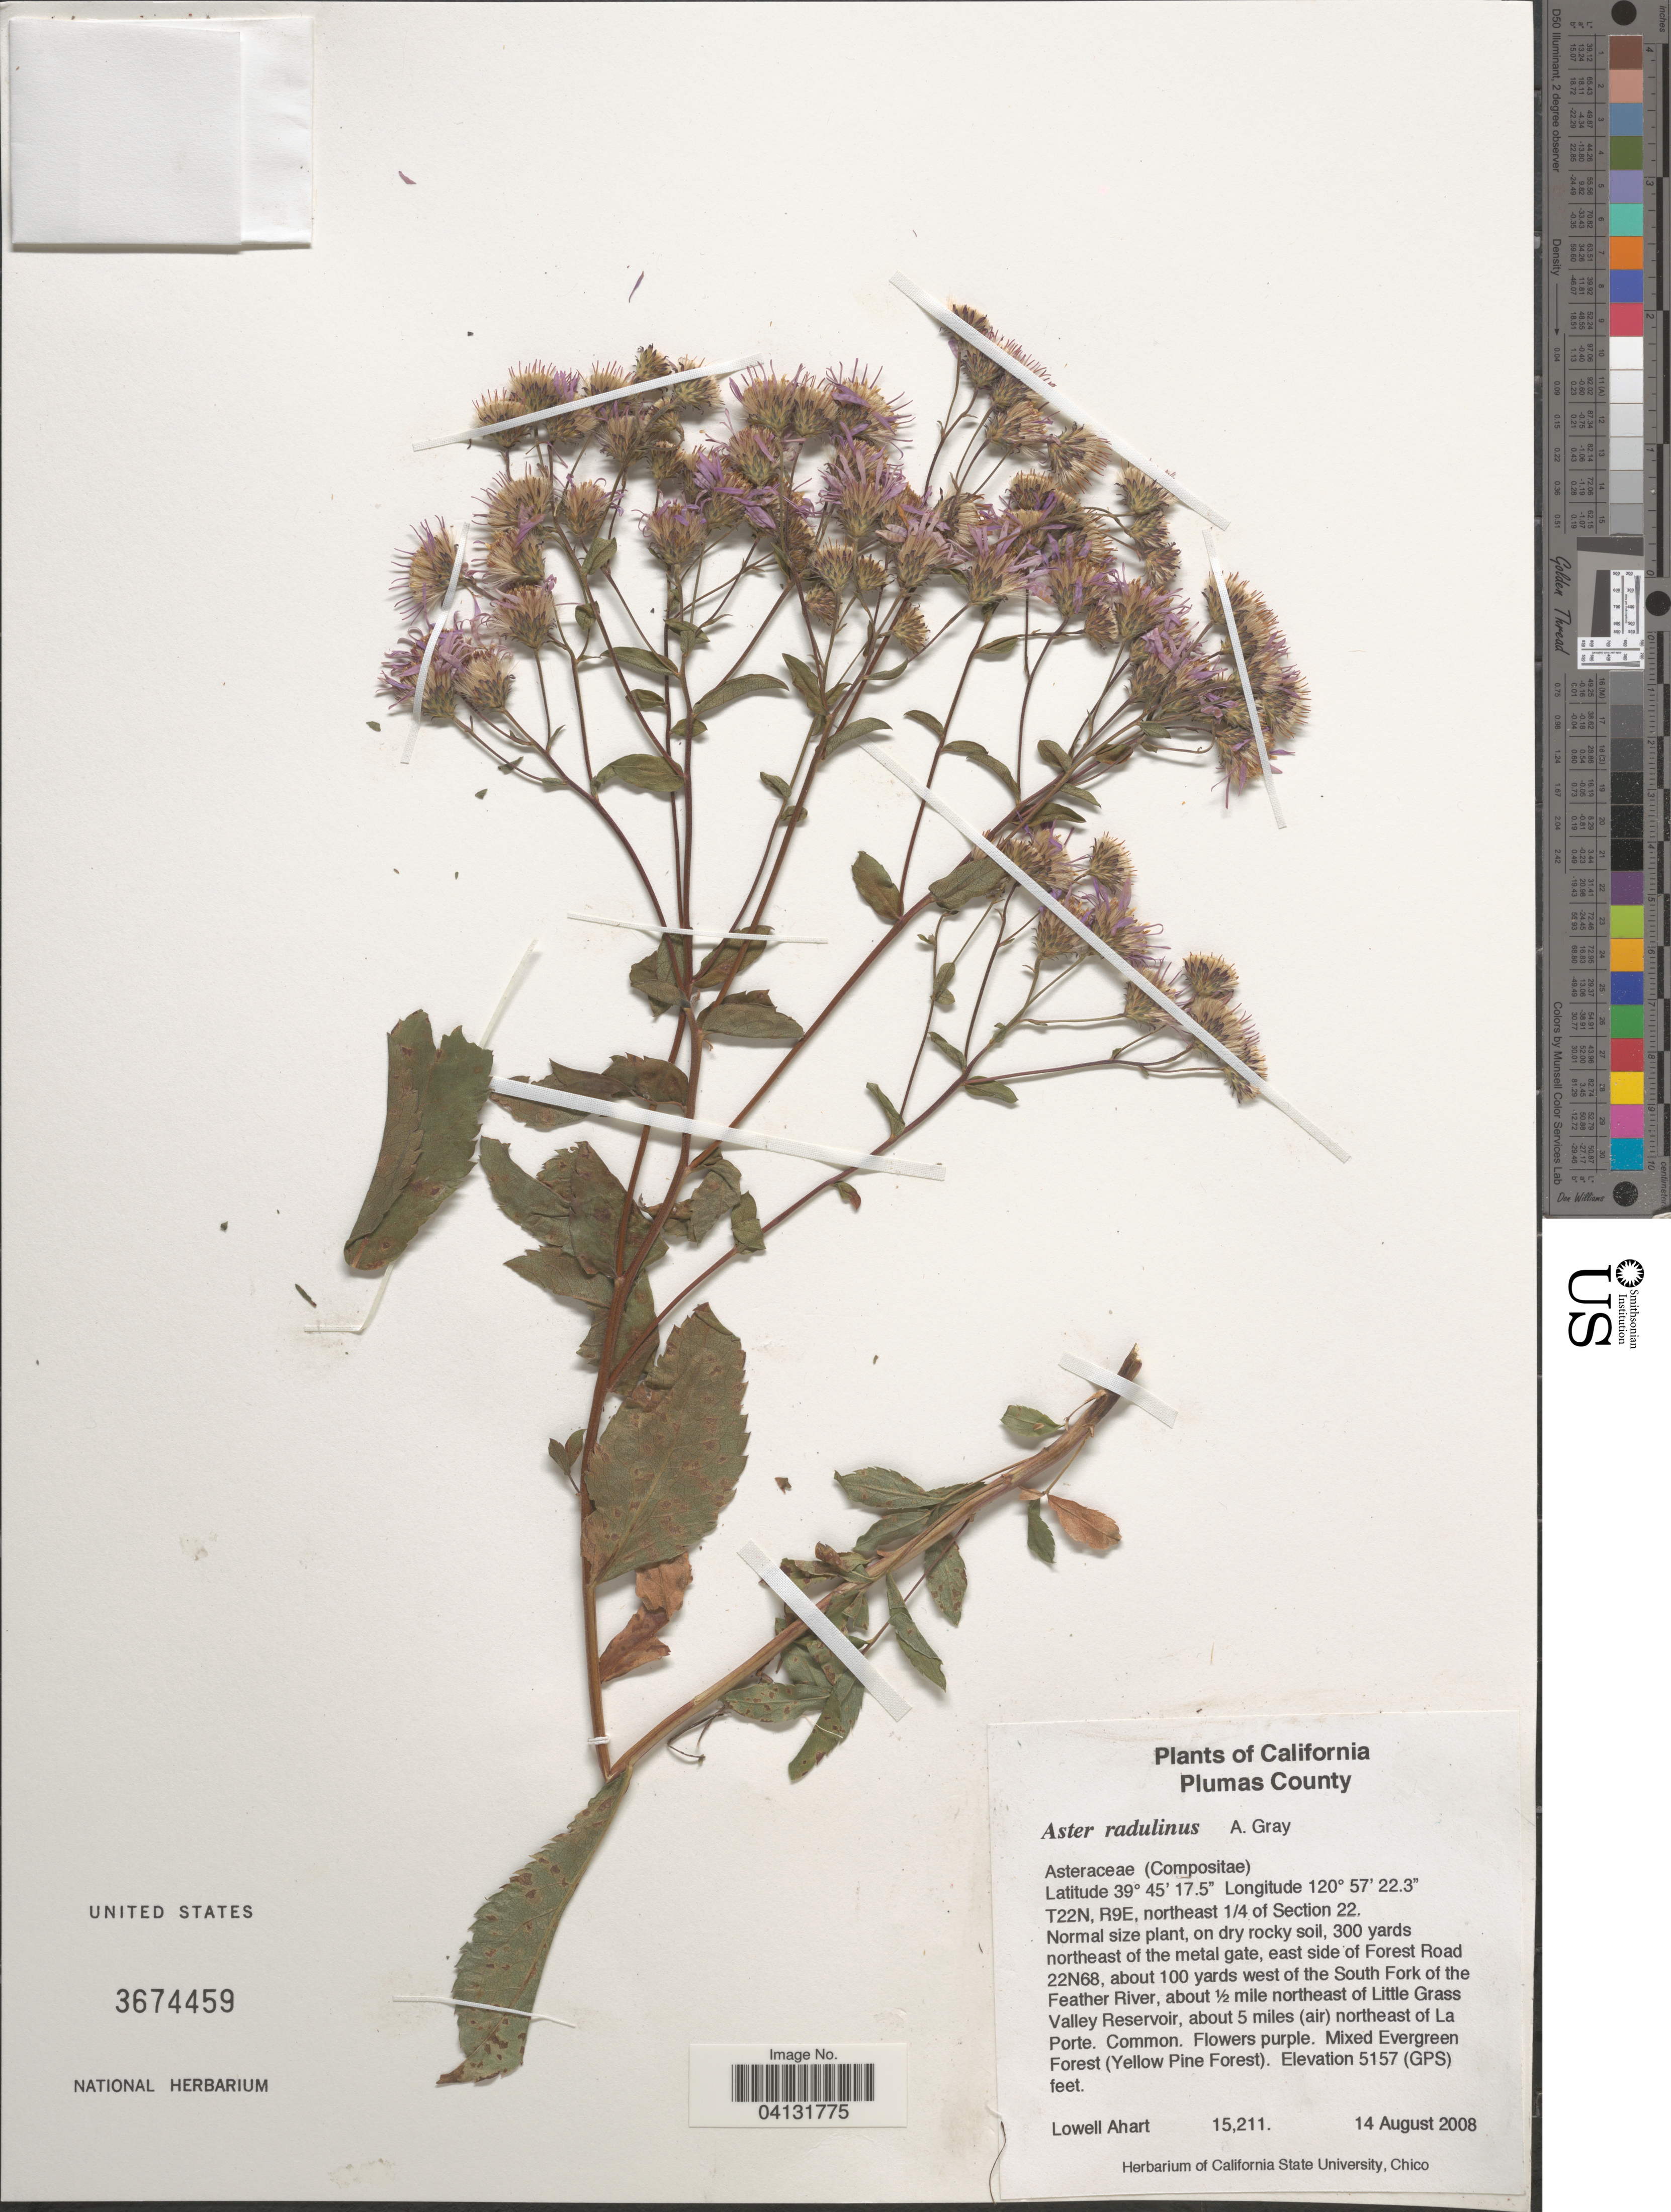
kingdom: Plantae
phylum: Tracheophyta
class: Magnoliopsida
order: Asterales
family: Asteraceae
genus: Aster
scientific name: Aster radulinus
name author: A. Gray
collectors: L. Ahart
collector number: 15211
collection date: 2008-08-14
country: United States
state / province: California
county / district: Plumas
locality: Plumas County. T22N, R9E, northeast 1/4 of Section 22. 33 yards northeast of the metal gate, east side of Forest Road 22N68, about 100 yards west of the South Fork of the Feather River, about ½ mile northeast of Little Grass Valley Reservoir, about 5 miles (air) northeast of La Porte.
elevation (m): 1572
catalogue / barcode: US 3674459